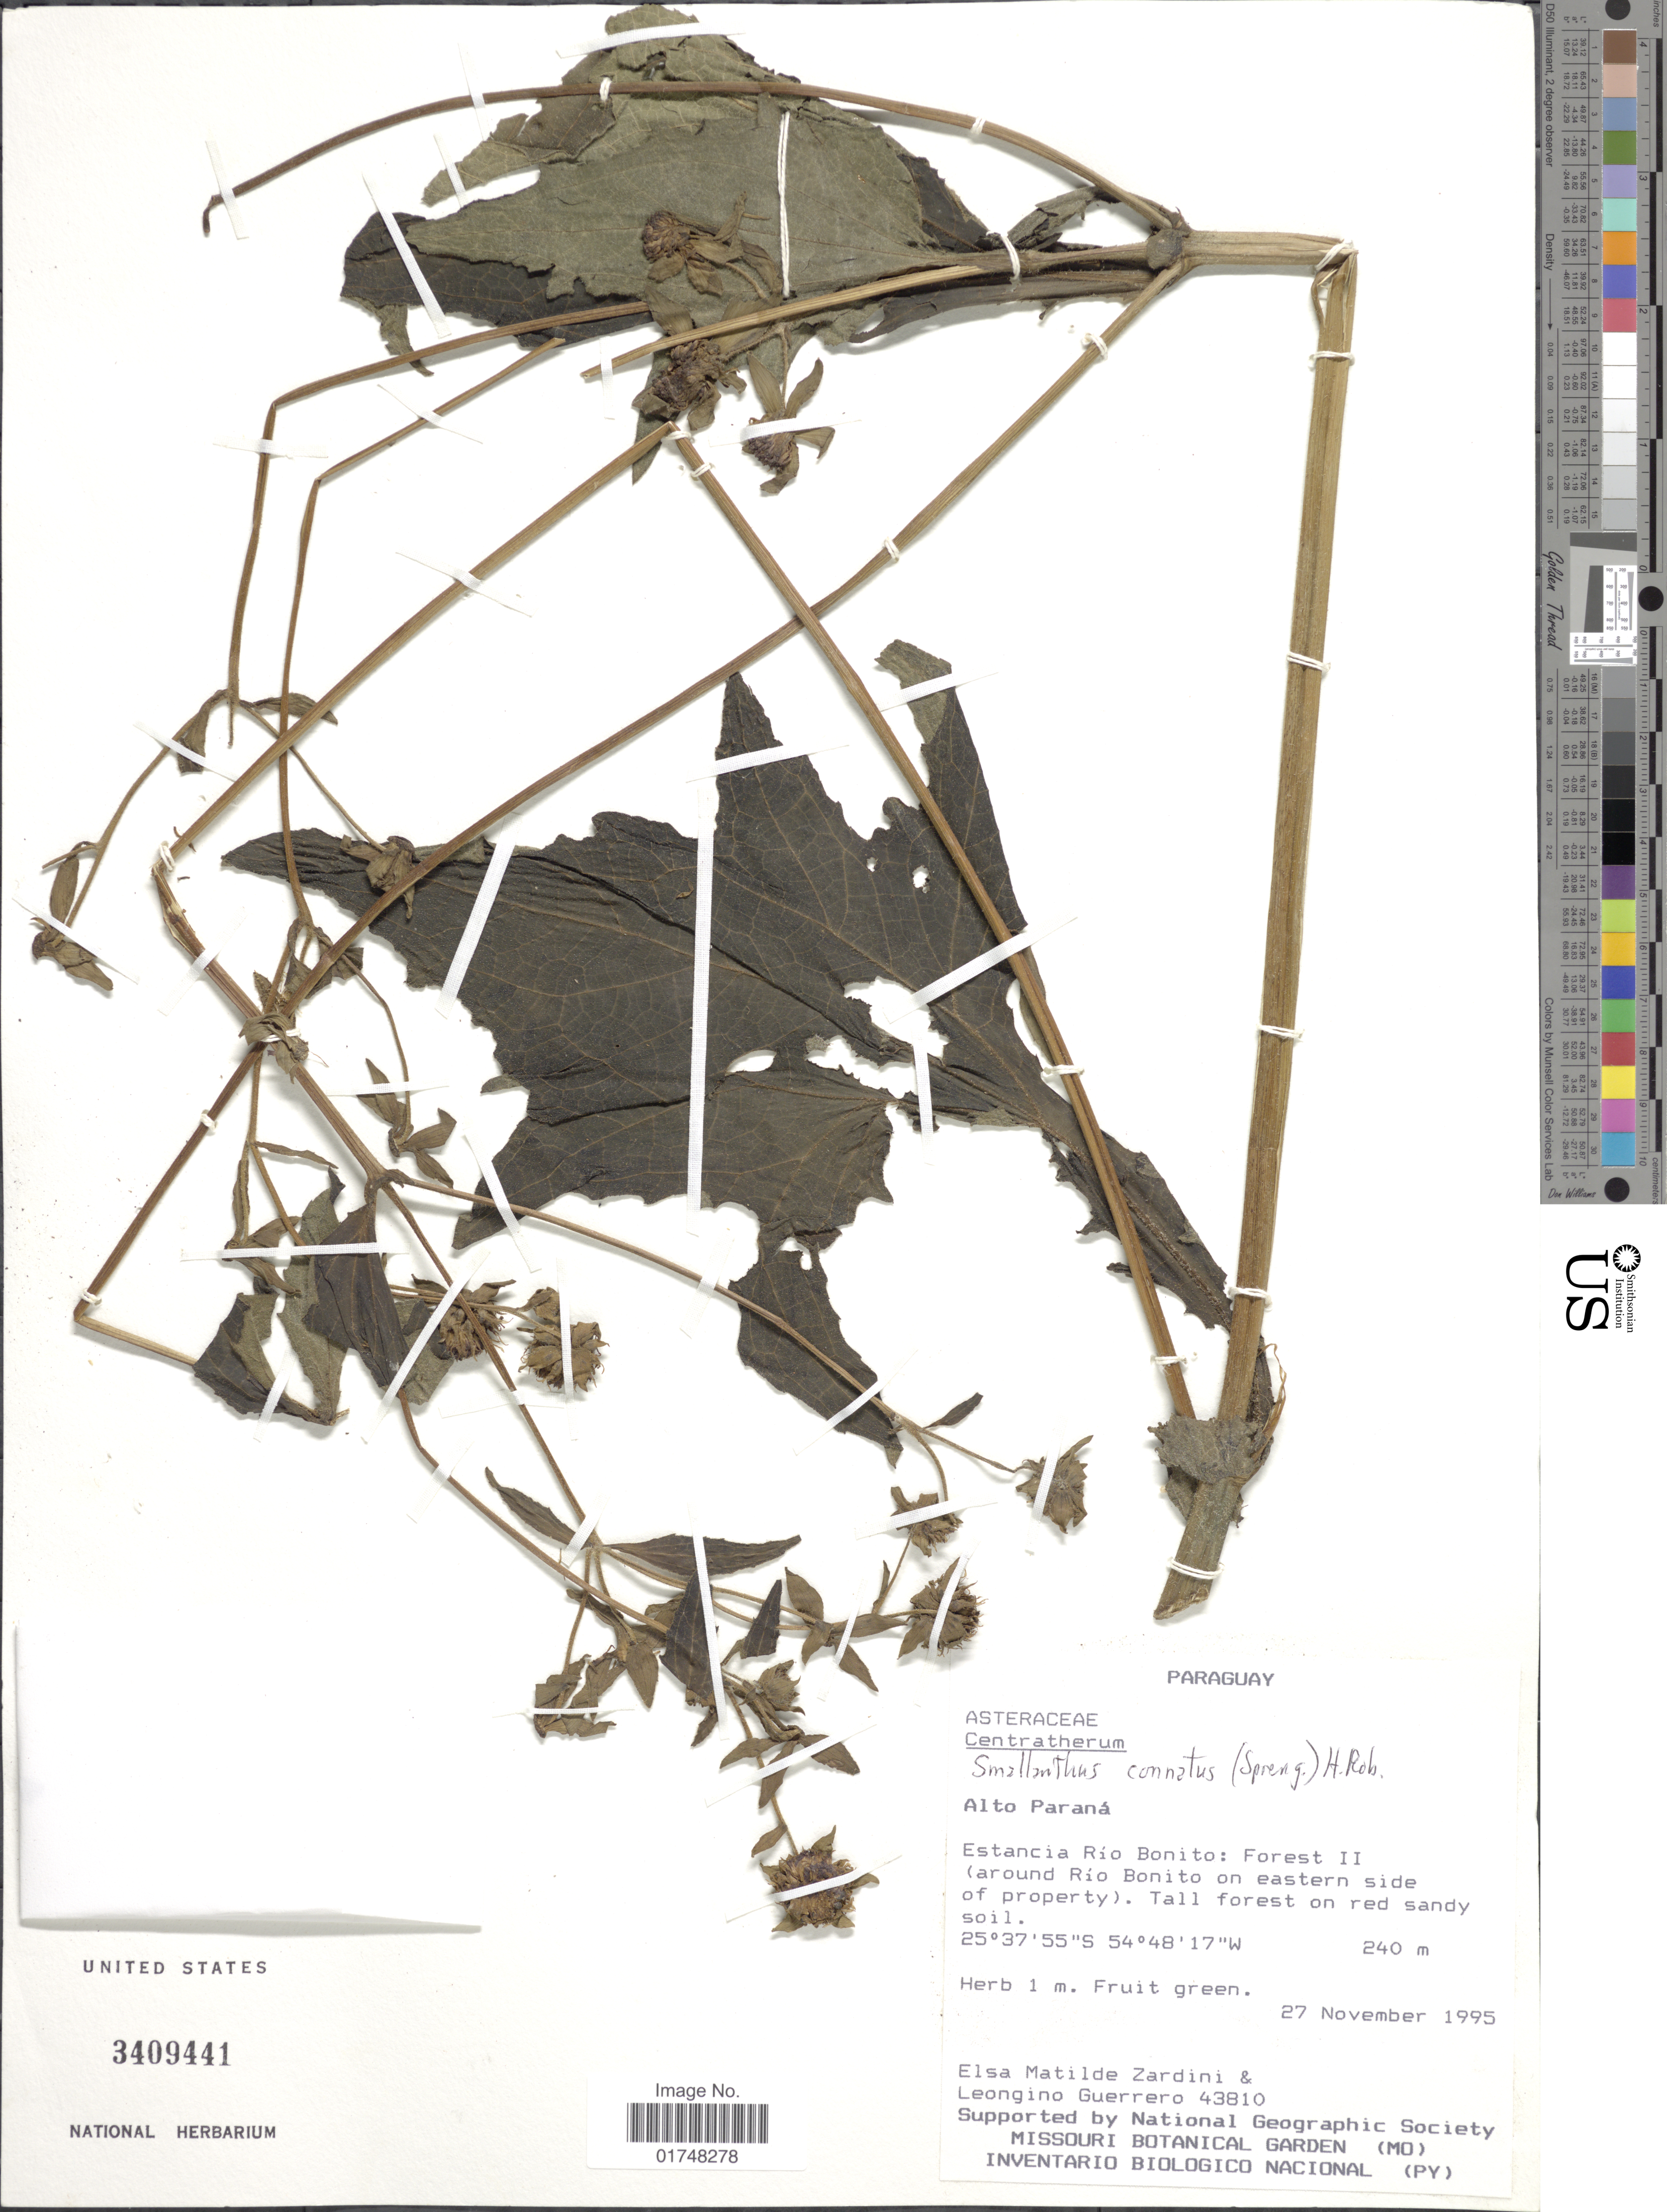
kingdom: Plantae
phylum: Tracheophyta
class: Magnoliopsida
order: Asterales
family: Asteraceae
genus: Smallanthus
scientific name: Smallanthus connatus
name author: (Spreng.) H. Rob.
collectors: E. M. Zardini & L. Guerrero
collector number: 43810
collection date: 1995-11-27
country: Paraguay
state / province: Alto Parana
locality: Estancia Rio Bonito, Forest II (around Rio Bonito on eastern side of property)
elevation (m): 240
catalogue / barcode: US 3409441